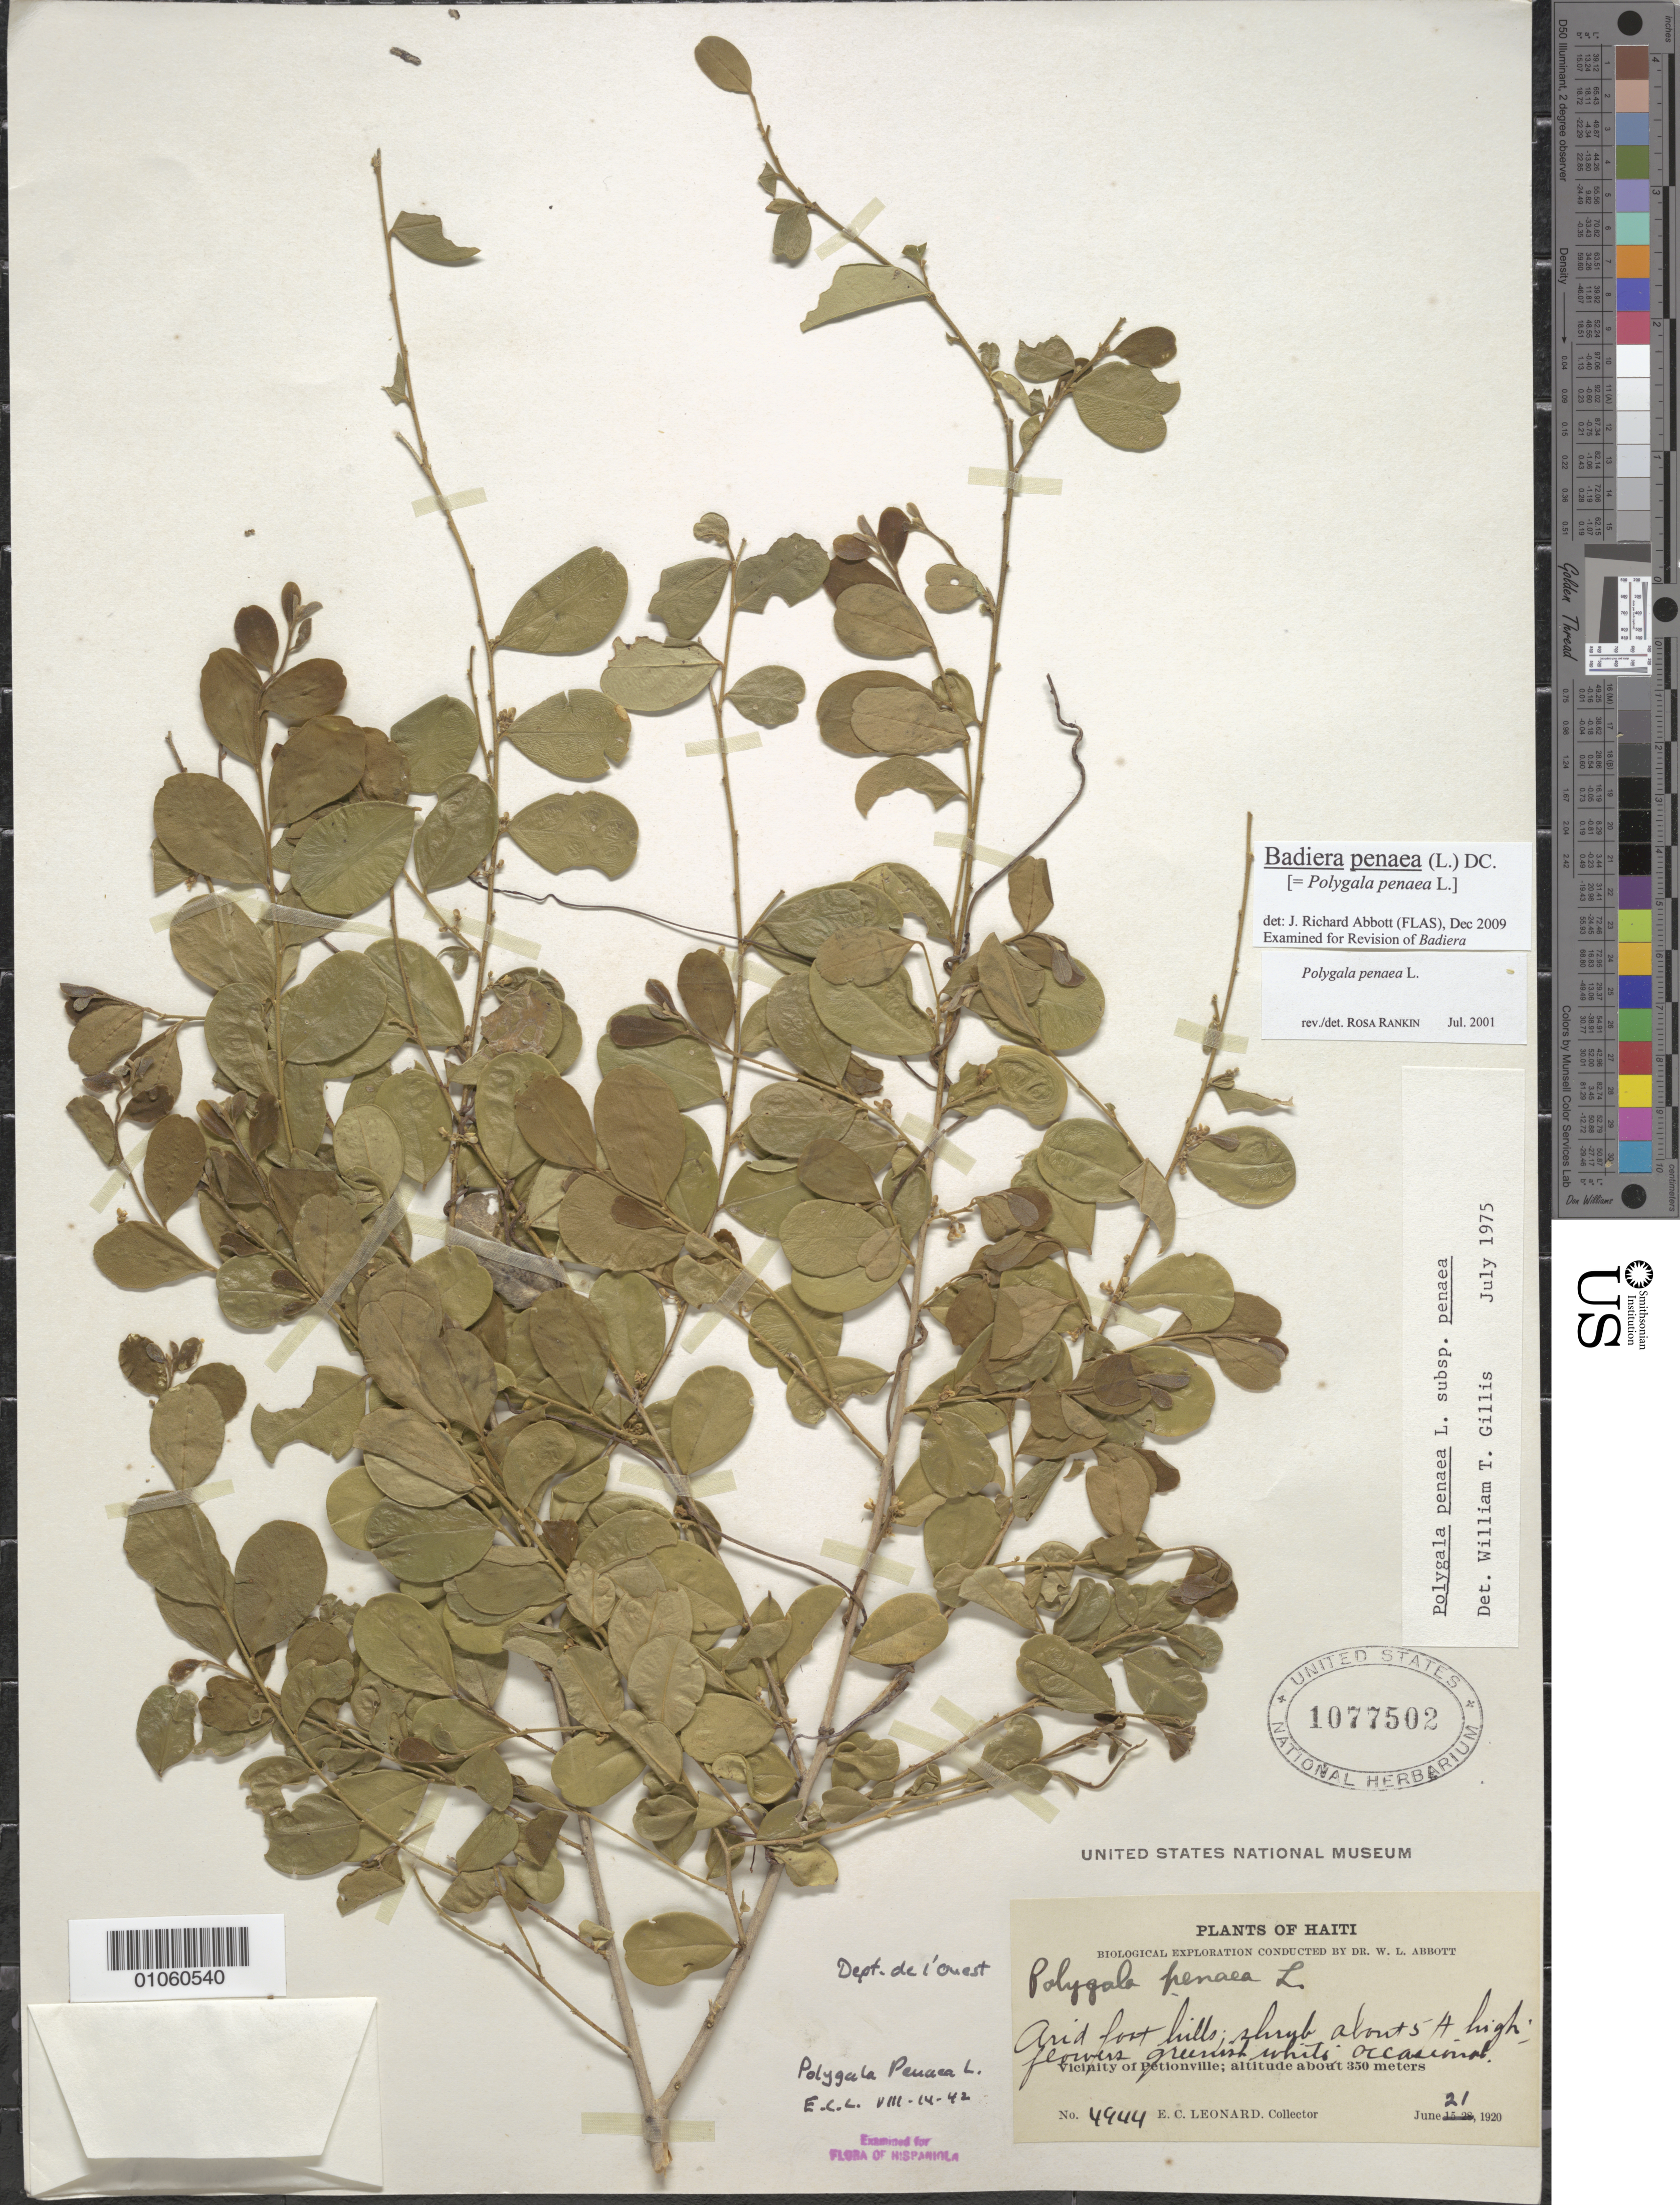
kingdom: Plantae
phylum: Tracheophyta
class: Magnoliopsida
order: Fabales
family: Polygalaceae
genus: Badiera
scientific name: Badiera penaea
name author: (L.) DC.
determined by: Abbott, J. R., (FLAS)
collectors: E. C. Leonard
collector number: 4944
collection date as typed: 21 Jun 1920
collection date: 1920-06-21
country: Haiti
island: Hispaniola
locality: Petionville vicinity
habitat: Arid forest hills. Occasional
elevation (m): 350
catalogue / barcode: US 1077502